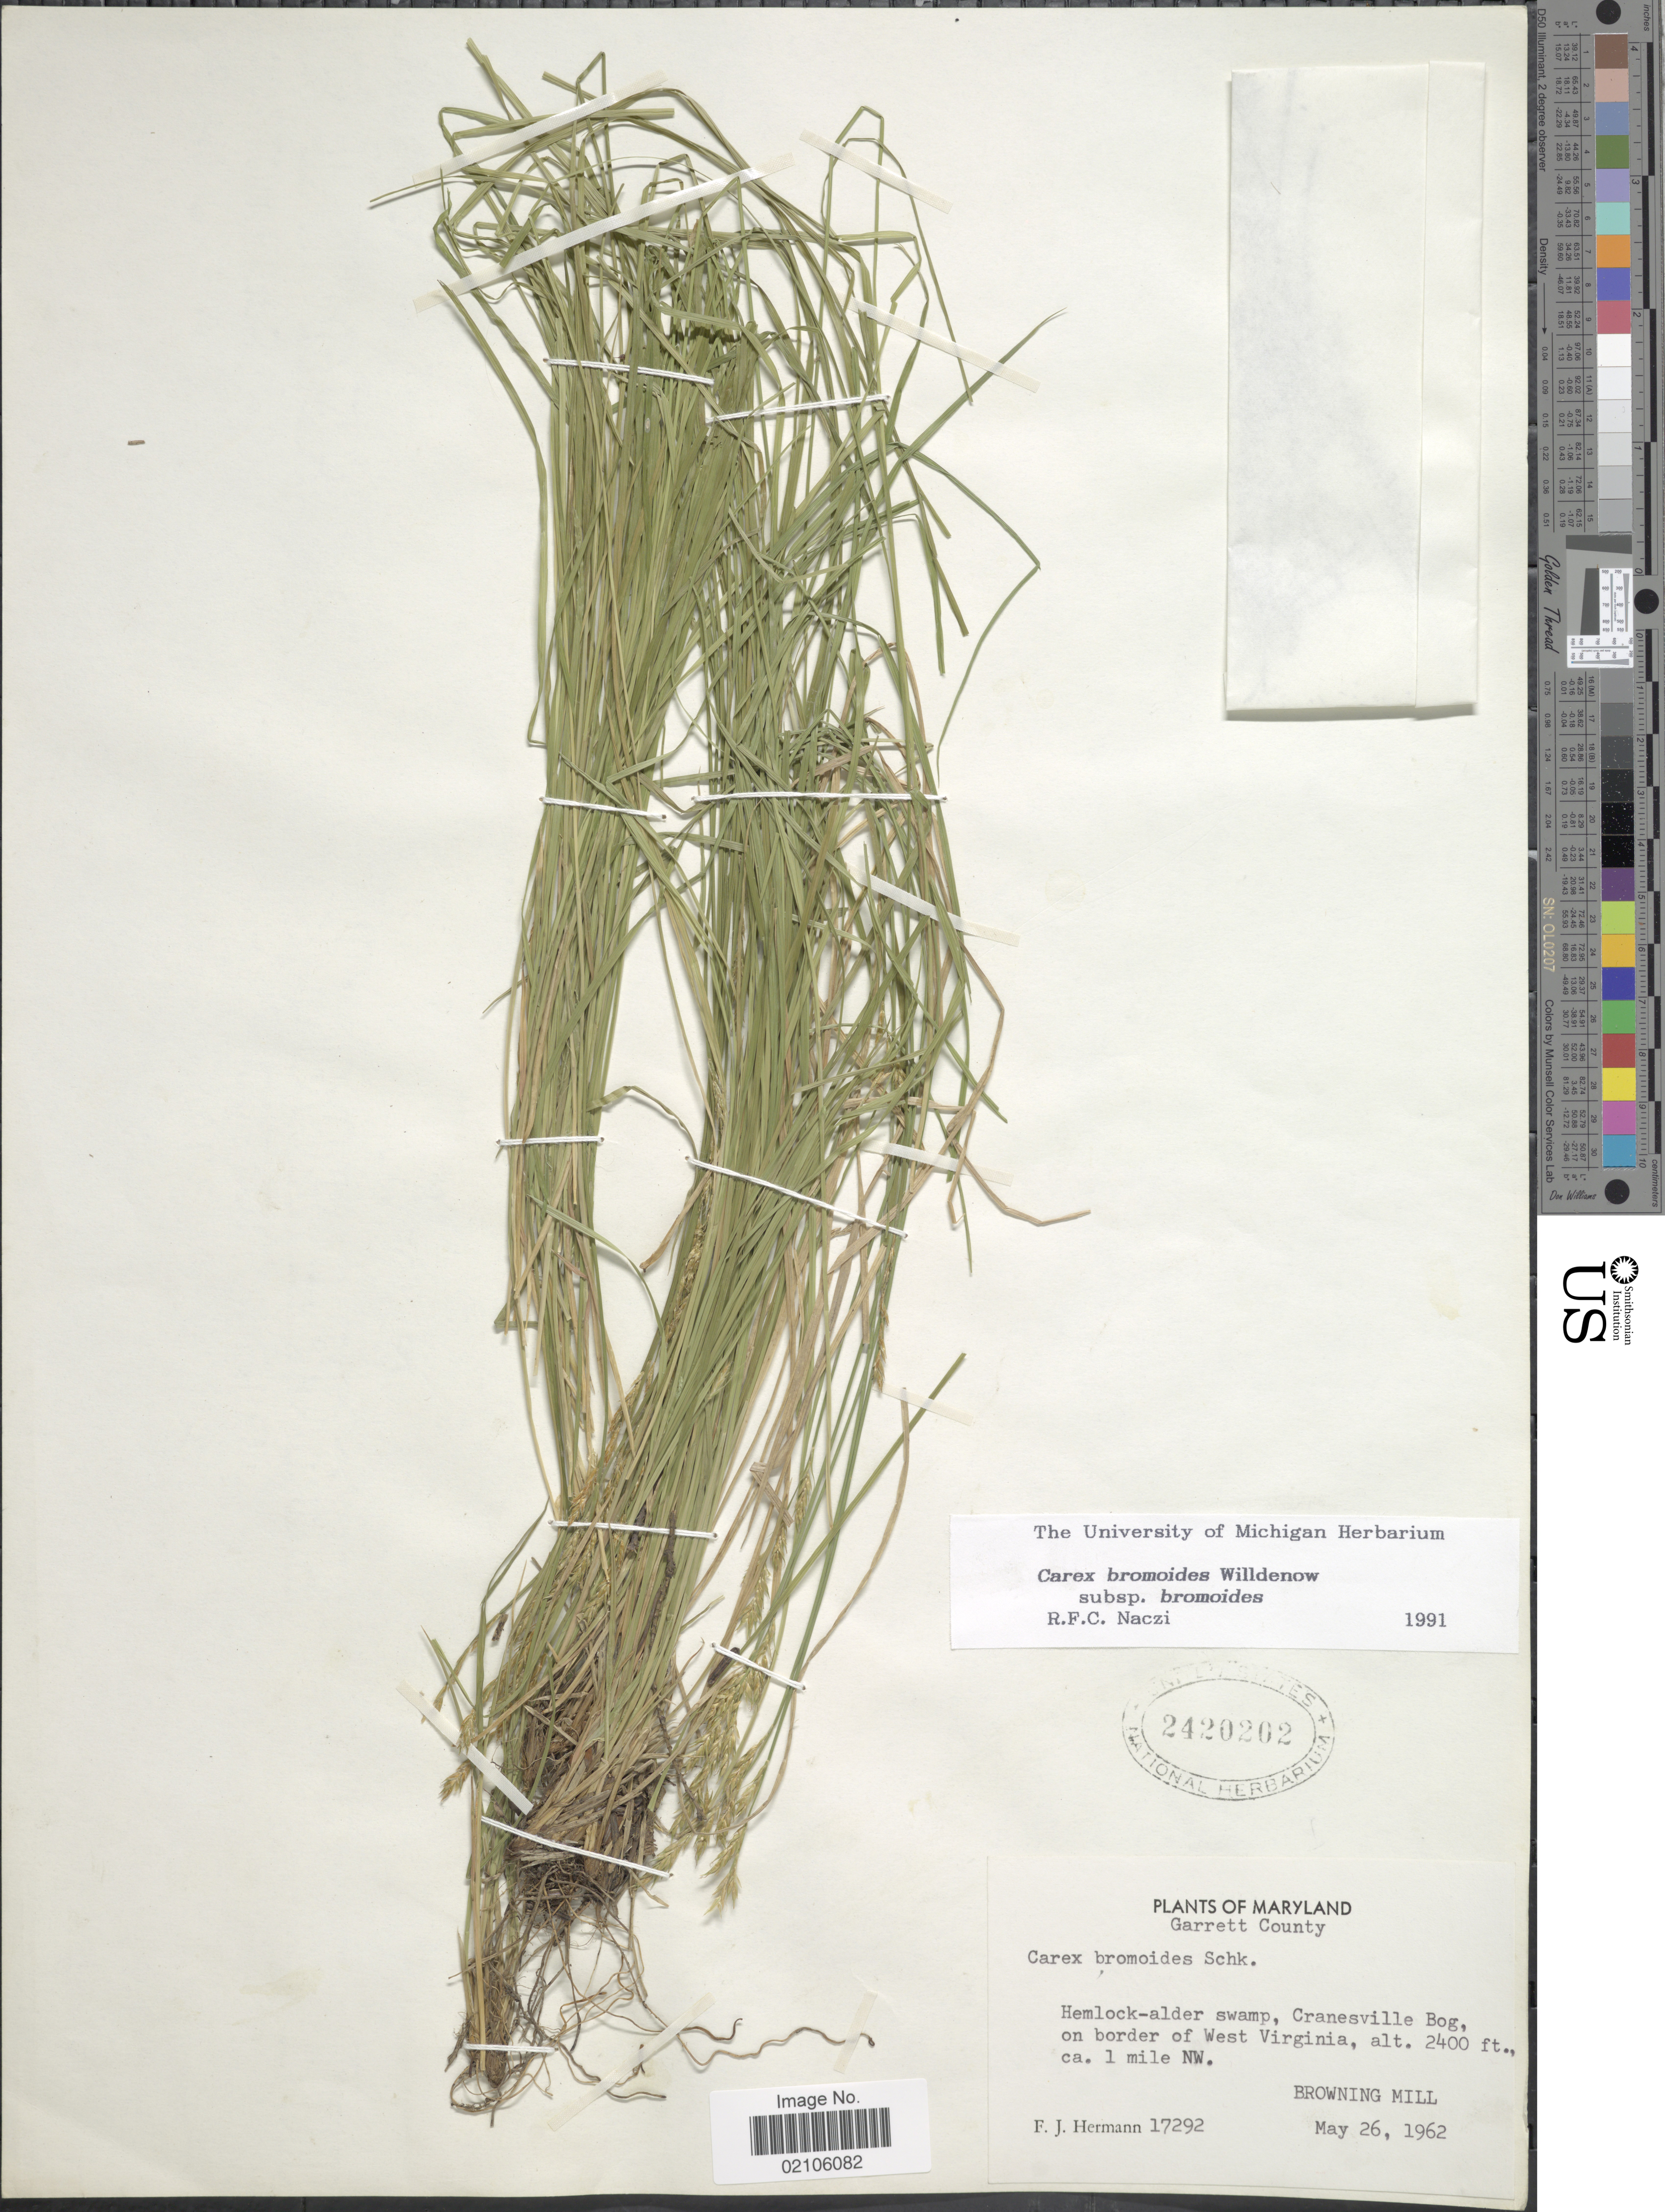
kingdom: Plantae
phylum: Tracheophyta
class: Liliopsida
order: Poales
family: Cyperaceae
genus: Carex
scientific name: Carex bromoides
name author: Willd.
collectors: F. J. Hermann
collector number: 17292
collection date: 1962-05-26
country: United States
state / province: Maryland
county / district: Garrett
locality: Garrett County, Hemlock-alder swamp, Cranesville Bog, on border of West Virginia, ca. 1 mile NW. Browning Mill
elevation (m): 732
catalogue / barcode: US 2420202